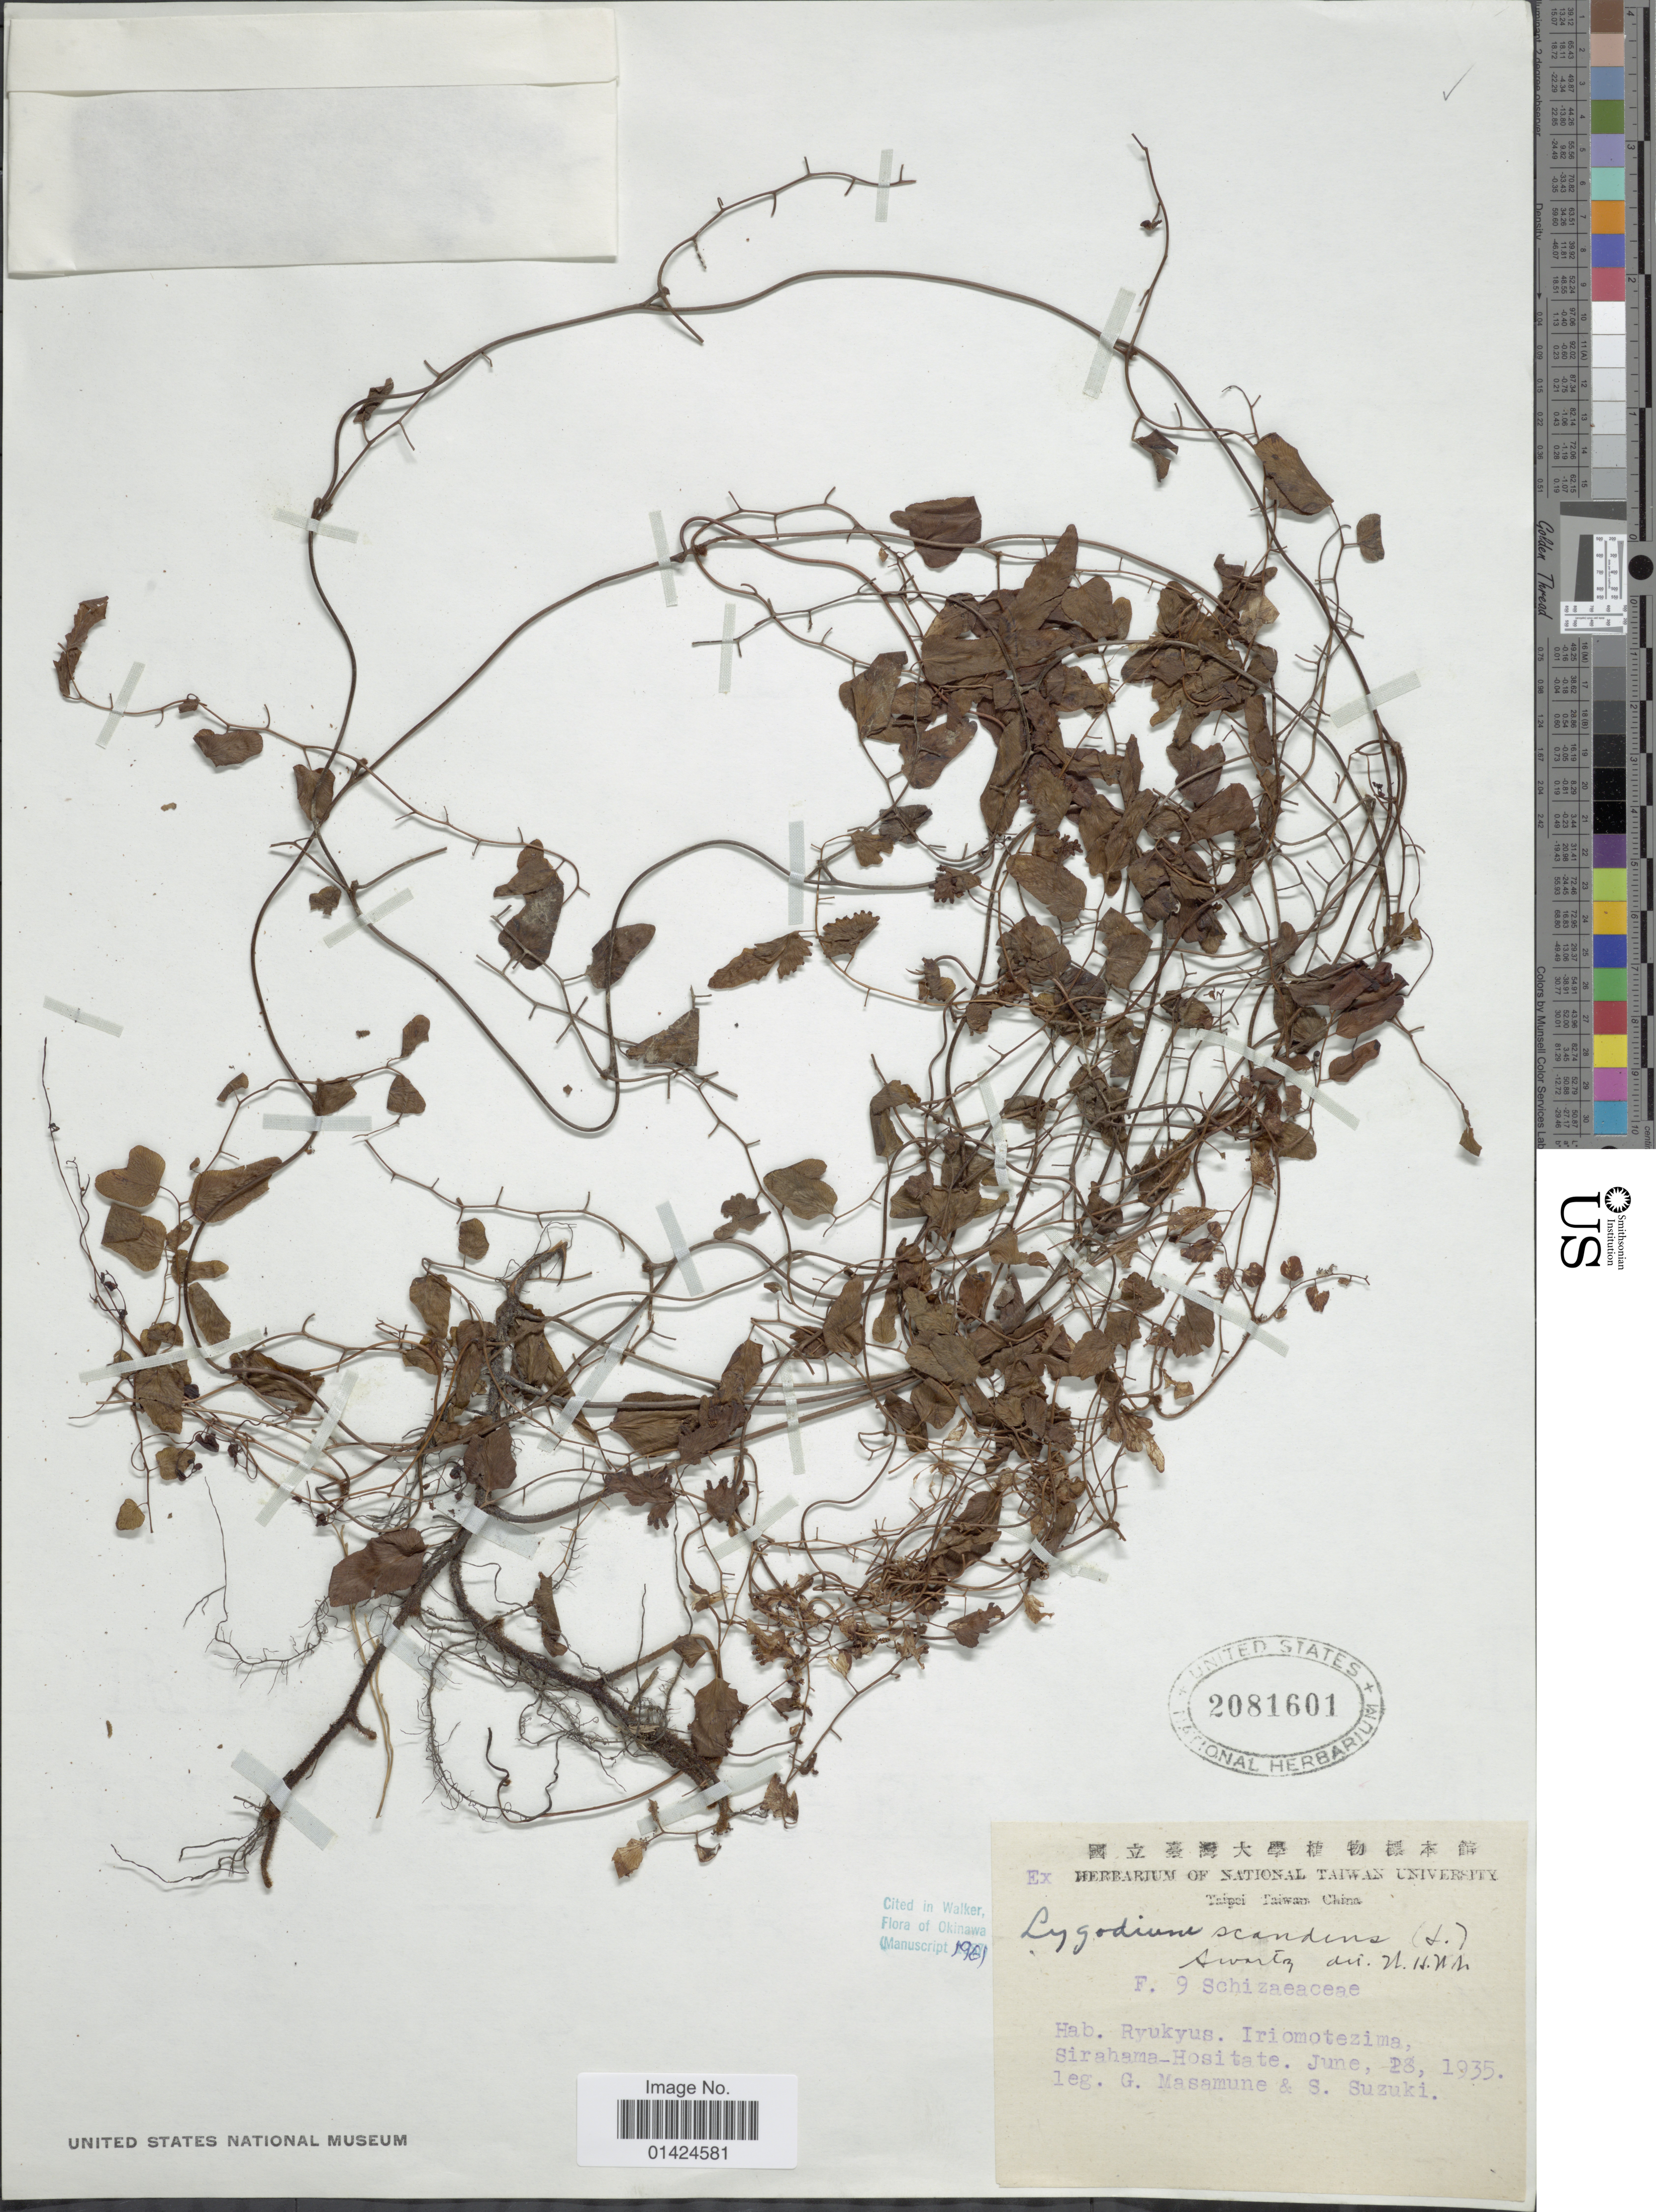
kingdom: Plantae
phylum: Tracheophyta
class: Polypodiopsida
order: Schizaeales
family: Lygodiaceae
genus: Lygodium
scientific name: Lygodium microphyllum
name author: (Cav.) R. Br.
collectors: G. Masamune & S. Suzuki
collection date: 1935-06-28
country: Japan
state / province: Okinawa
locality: Ryukyus. Iriomotezima, Sirahama-Hositate.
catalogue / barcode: US 2081601